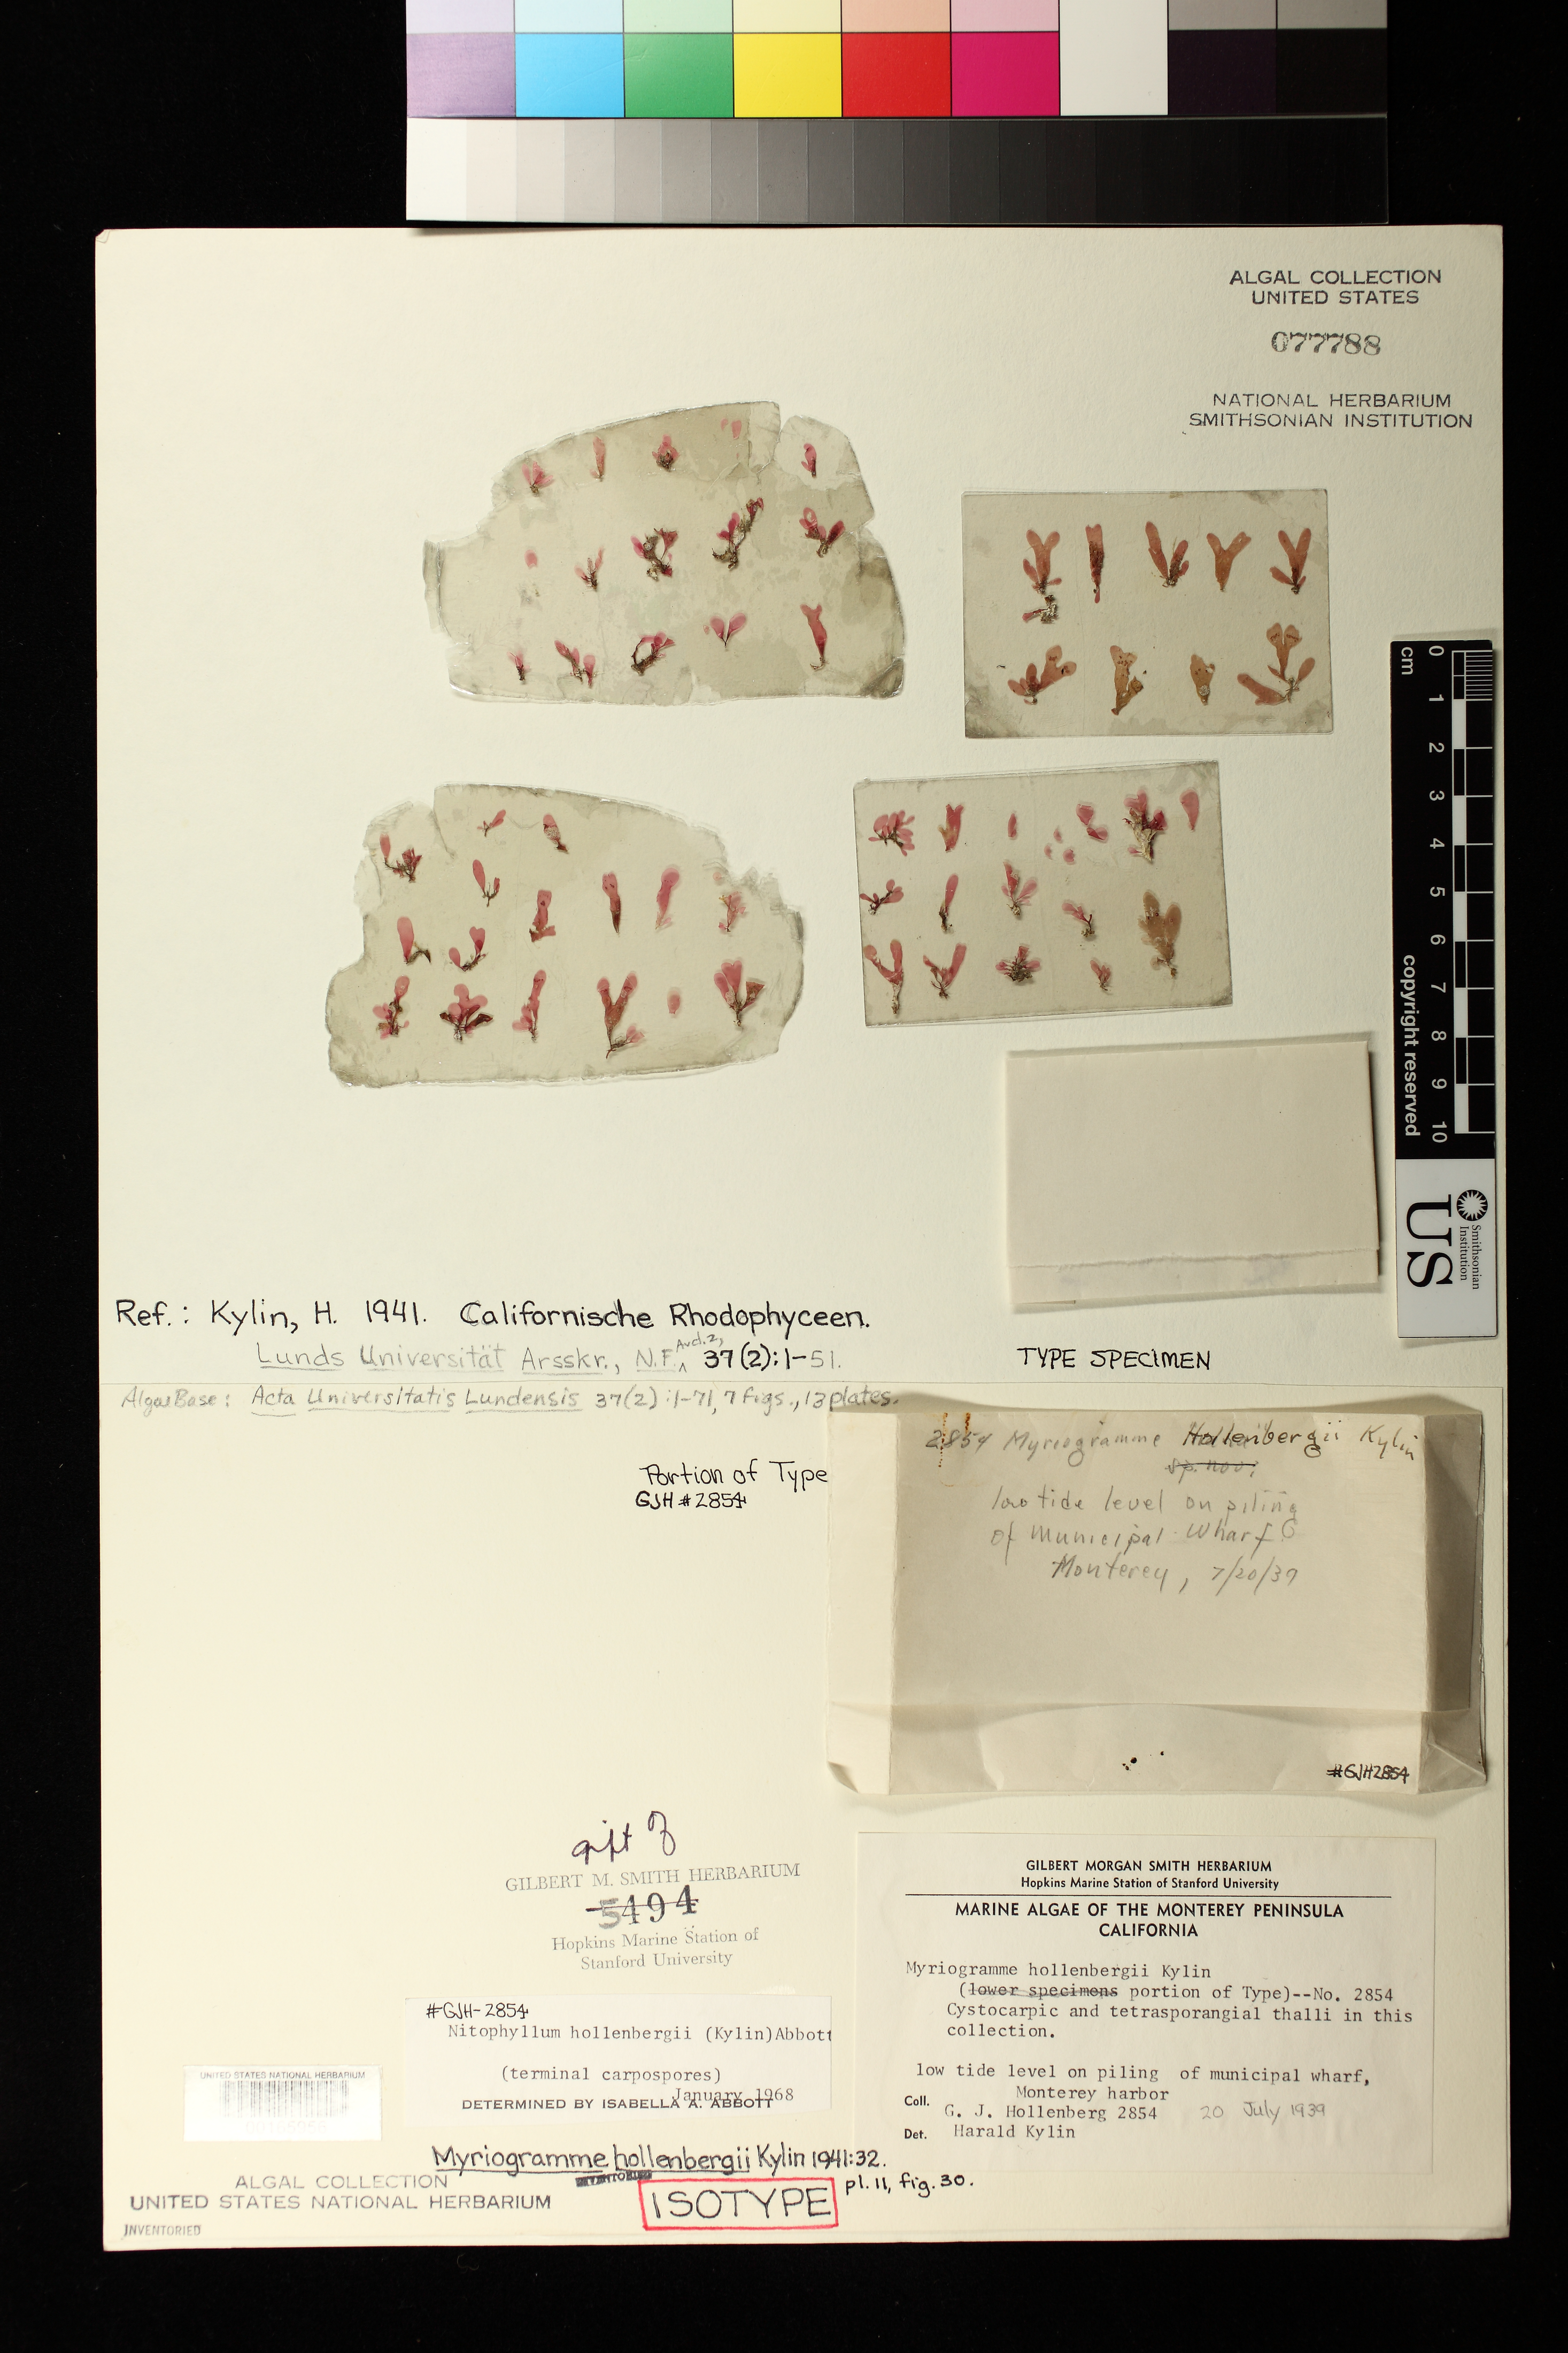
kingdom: Plantae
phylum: Rhodophyta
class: Florideophyceae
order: Ceramiales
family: Delesseriaceae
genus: Myriogramme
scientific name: Myriogramme hollenbergii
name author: Kylin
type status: Isotype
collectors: G. Hollenberg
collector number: GJH 2854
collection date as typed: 20 Jul 1939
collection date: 1939-07-20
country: United States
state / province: California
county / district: Monterey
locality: Monterey Harbor.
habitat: At low tide level on piling of municipal wharf.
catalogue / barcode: US 77788